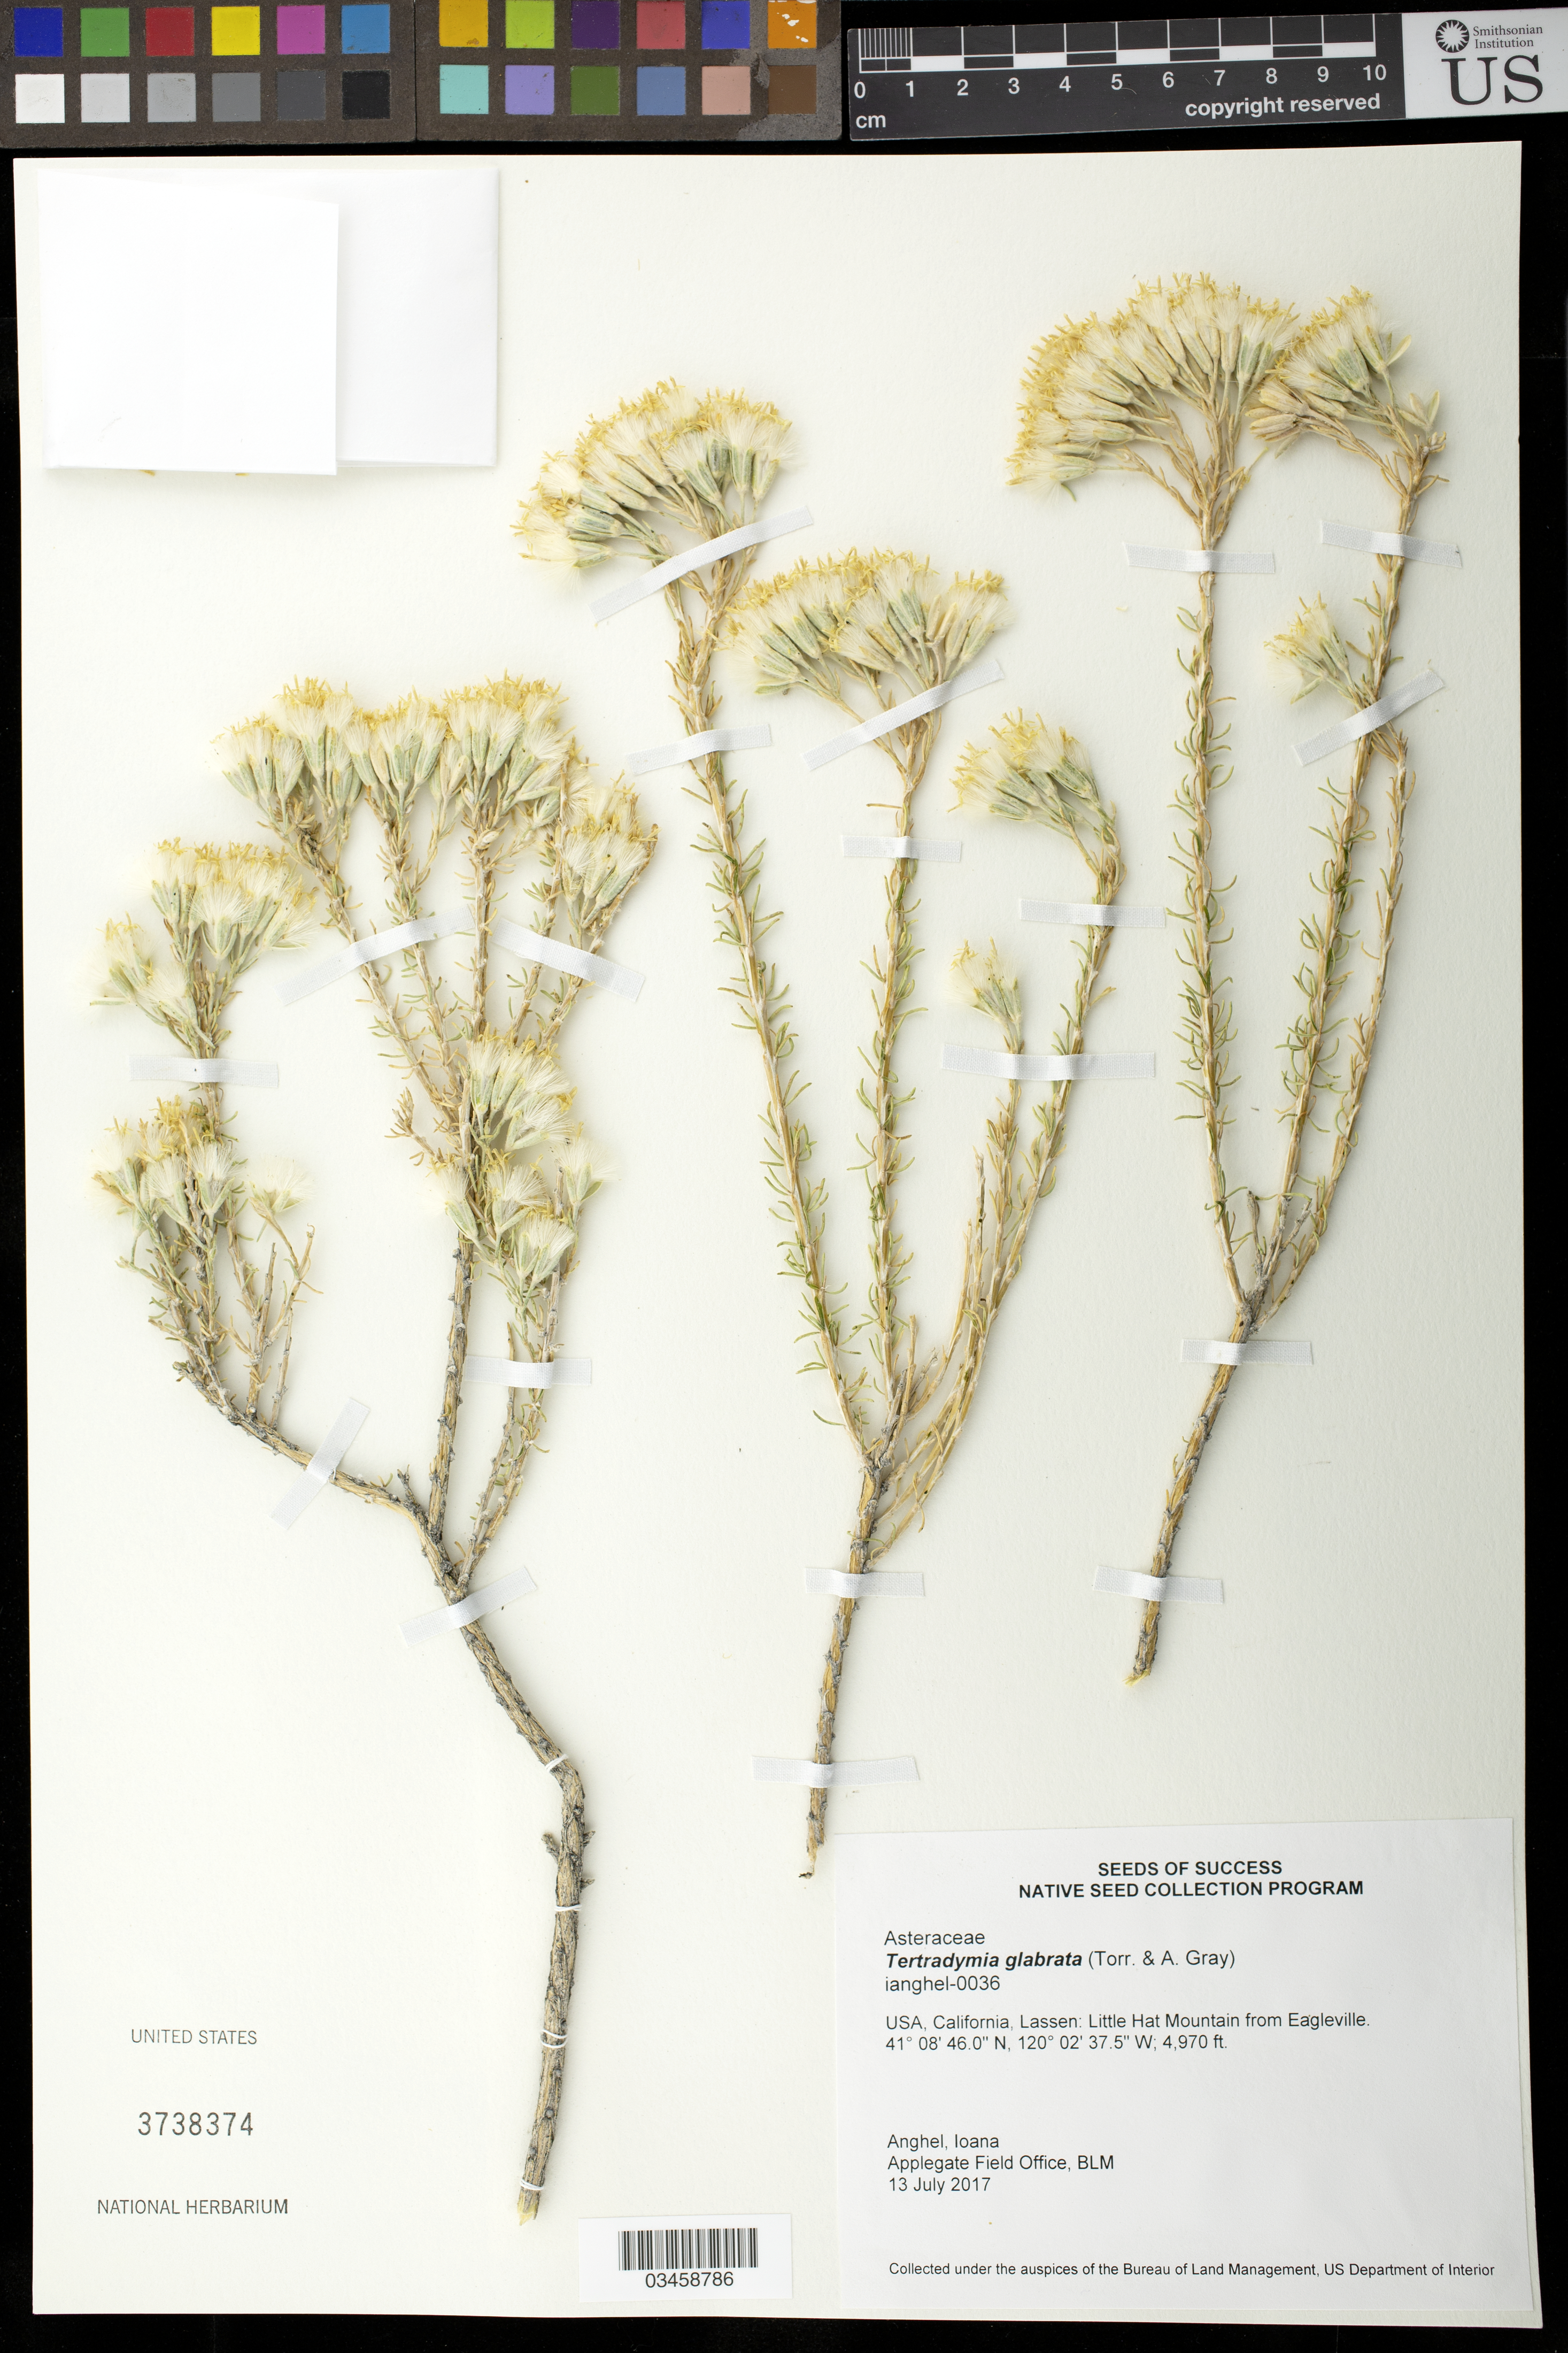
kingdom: Plantae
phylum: Tracheophyta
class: Magnoliopsida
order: Asterales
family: Asteraceae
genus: Tetradymia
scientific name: Tetradymia glabrata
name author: Torr. & A. Gray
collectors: I. Anghel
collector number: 0036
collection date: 2017-07-13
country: United States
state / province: California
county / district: Lassen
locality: Little Hat Mountain from Eagleville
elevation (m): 1515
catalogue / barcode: US 3738374